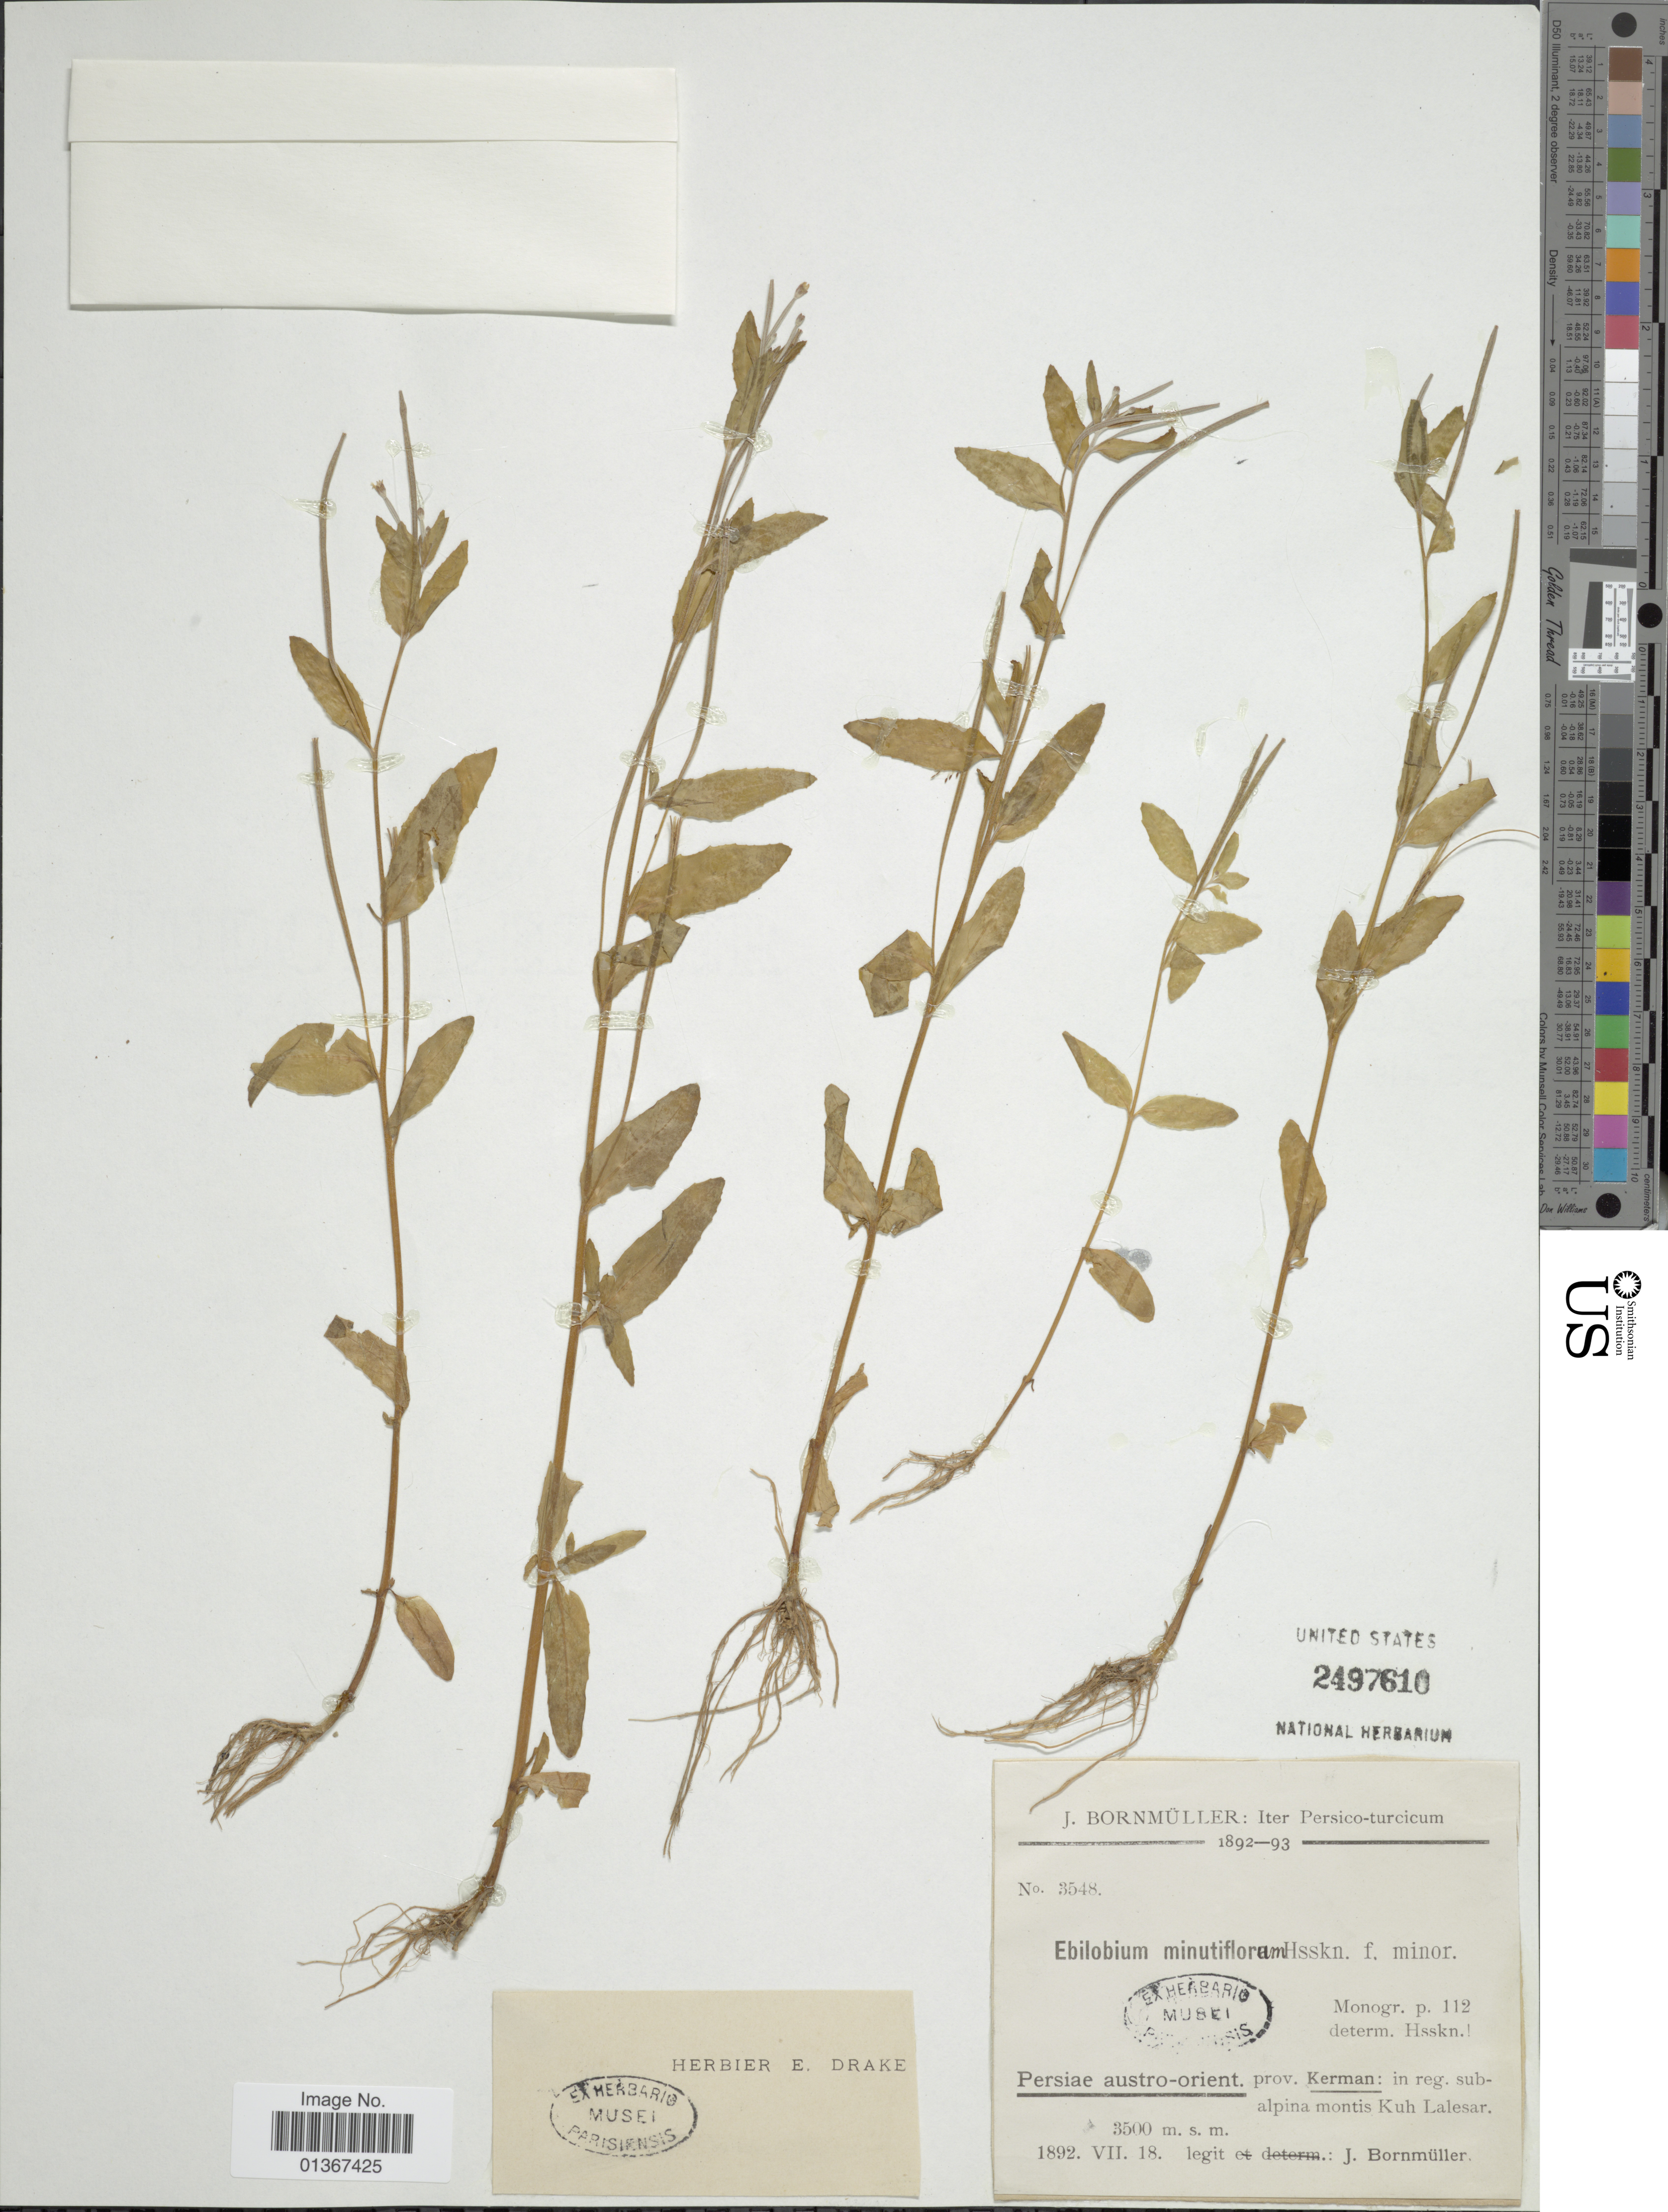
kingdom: Plantae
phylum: Tracheophyta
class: Magnoliopsida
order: Myrtales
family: Onagraceae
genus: Epilobium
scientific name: Epilobium minutiflorum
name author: Hausskn.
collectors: J. Bornmüller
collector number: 3548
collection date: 1892-07-18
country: Iran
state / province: Kerman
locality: Persiae austro-orient: in reg. subalpina montis Kuh Lalesar.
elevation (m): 3500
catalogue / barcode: US 2497610